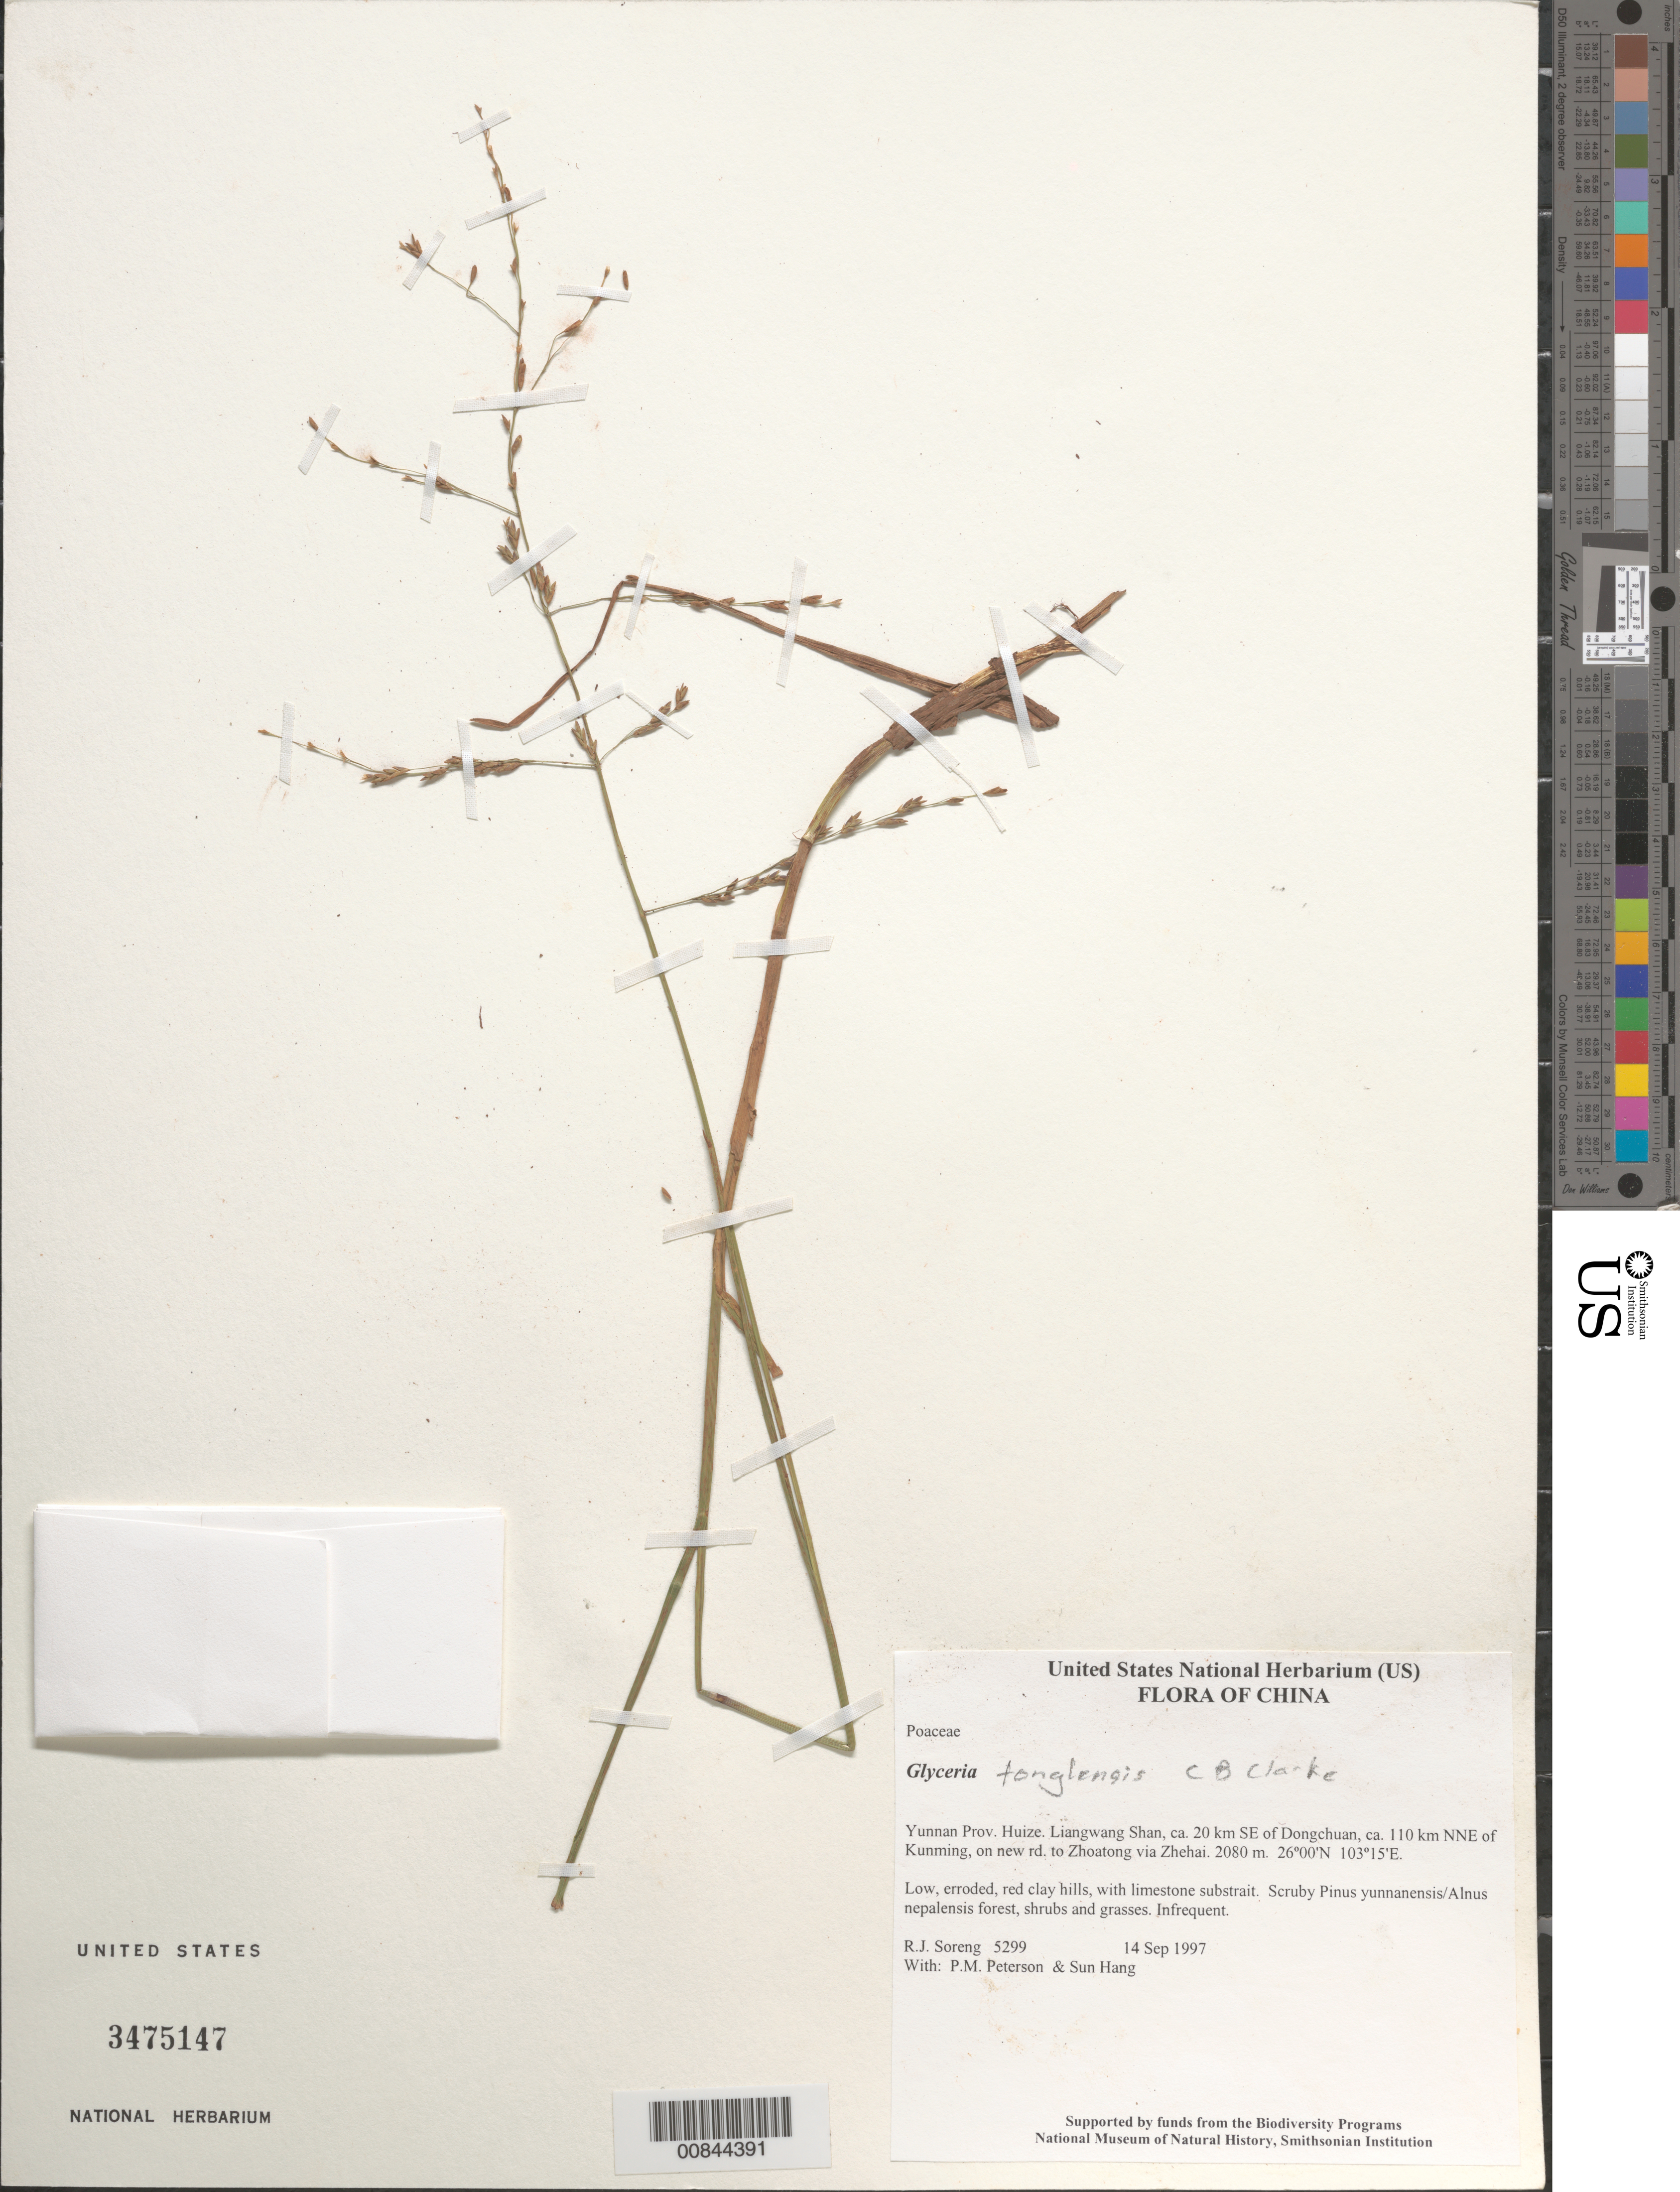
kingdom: Plantae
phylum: Tracheophyta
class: Liliopsida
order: Poales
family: Poaceae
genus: Glyceria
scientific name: Glyceria tonglensis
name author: C.B. Clarke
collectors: R. J. Soreng, P. M. Peterson & Sun Hang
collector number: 5299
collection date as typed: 14 Sep 1997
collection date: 1997-09-14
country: China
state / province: Yunnan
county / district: Huize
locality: Liangwang Shan, ca. 20 km SE of Dongchuan, ca. 110 km NNE of Kunming, on new rd. to Zhoatong via Zhehai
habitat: Low, erroded, red clay hills, with limestone substrait. Scruby Pinus yunnanensis/Alnus nepalensis forest, shrubs and grasses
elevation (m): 2080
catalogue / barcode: US 3475147